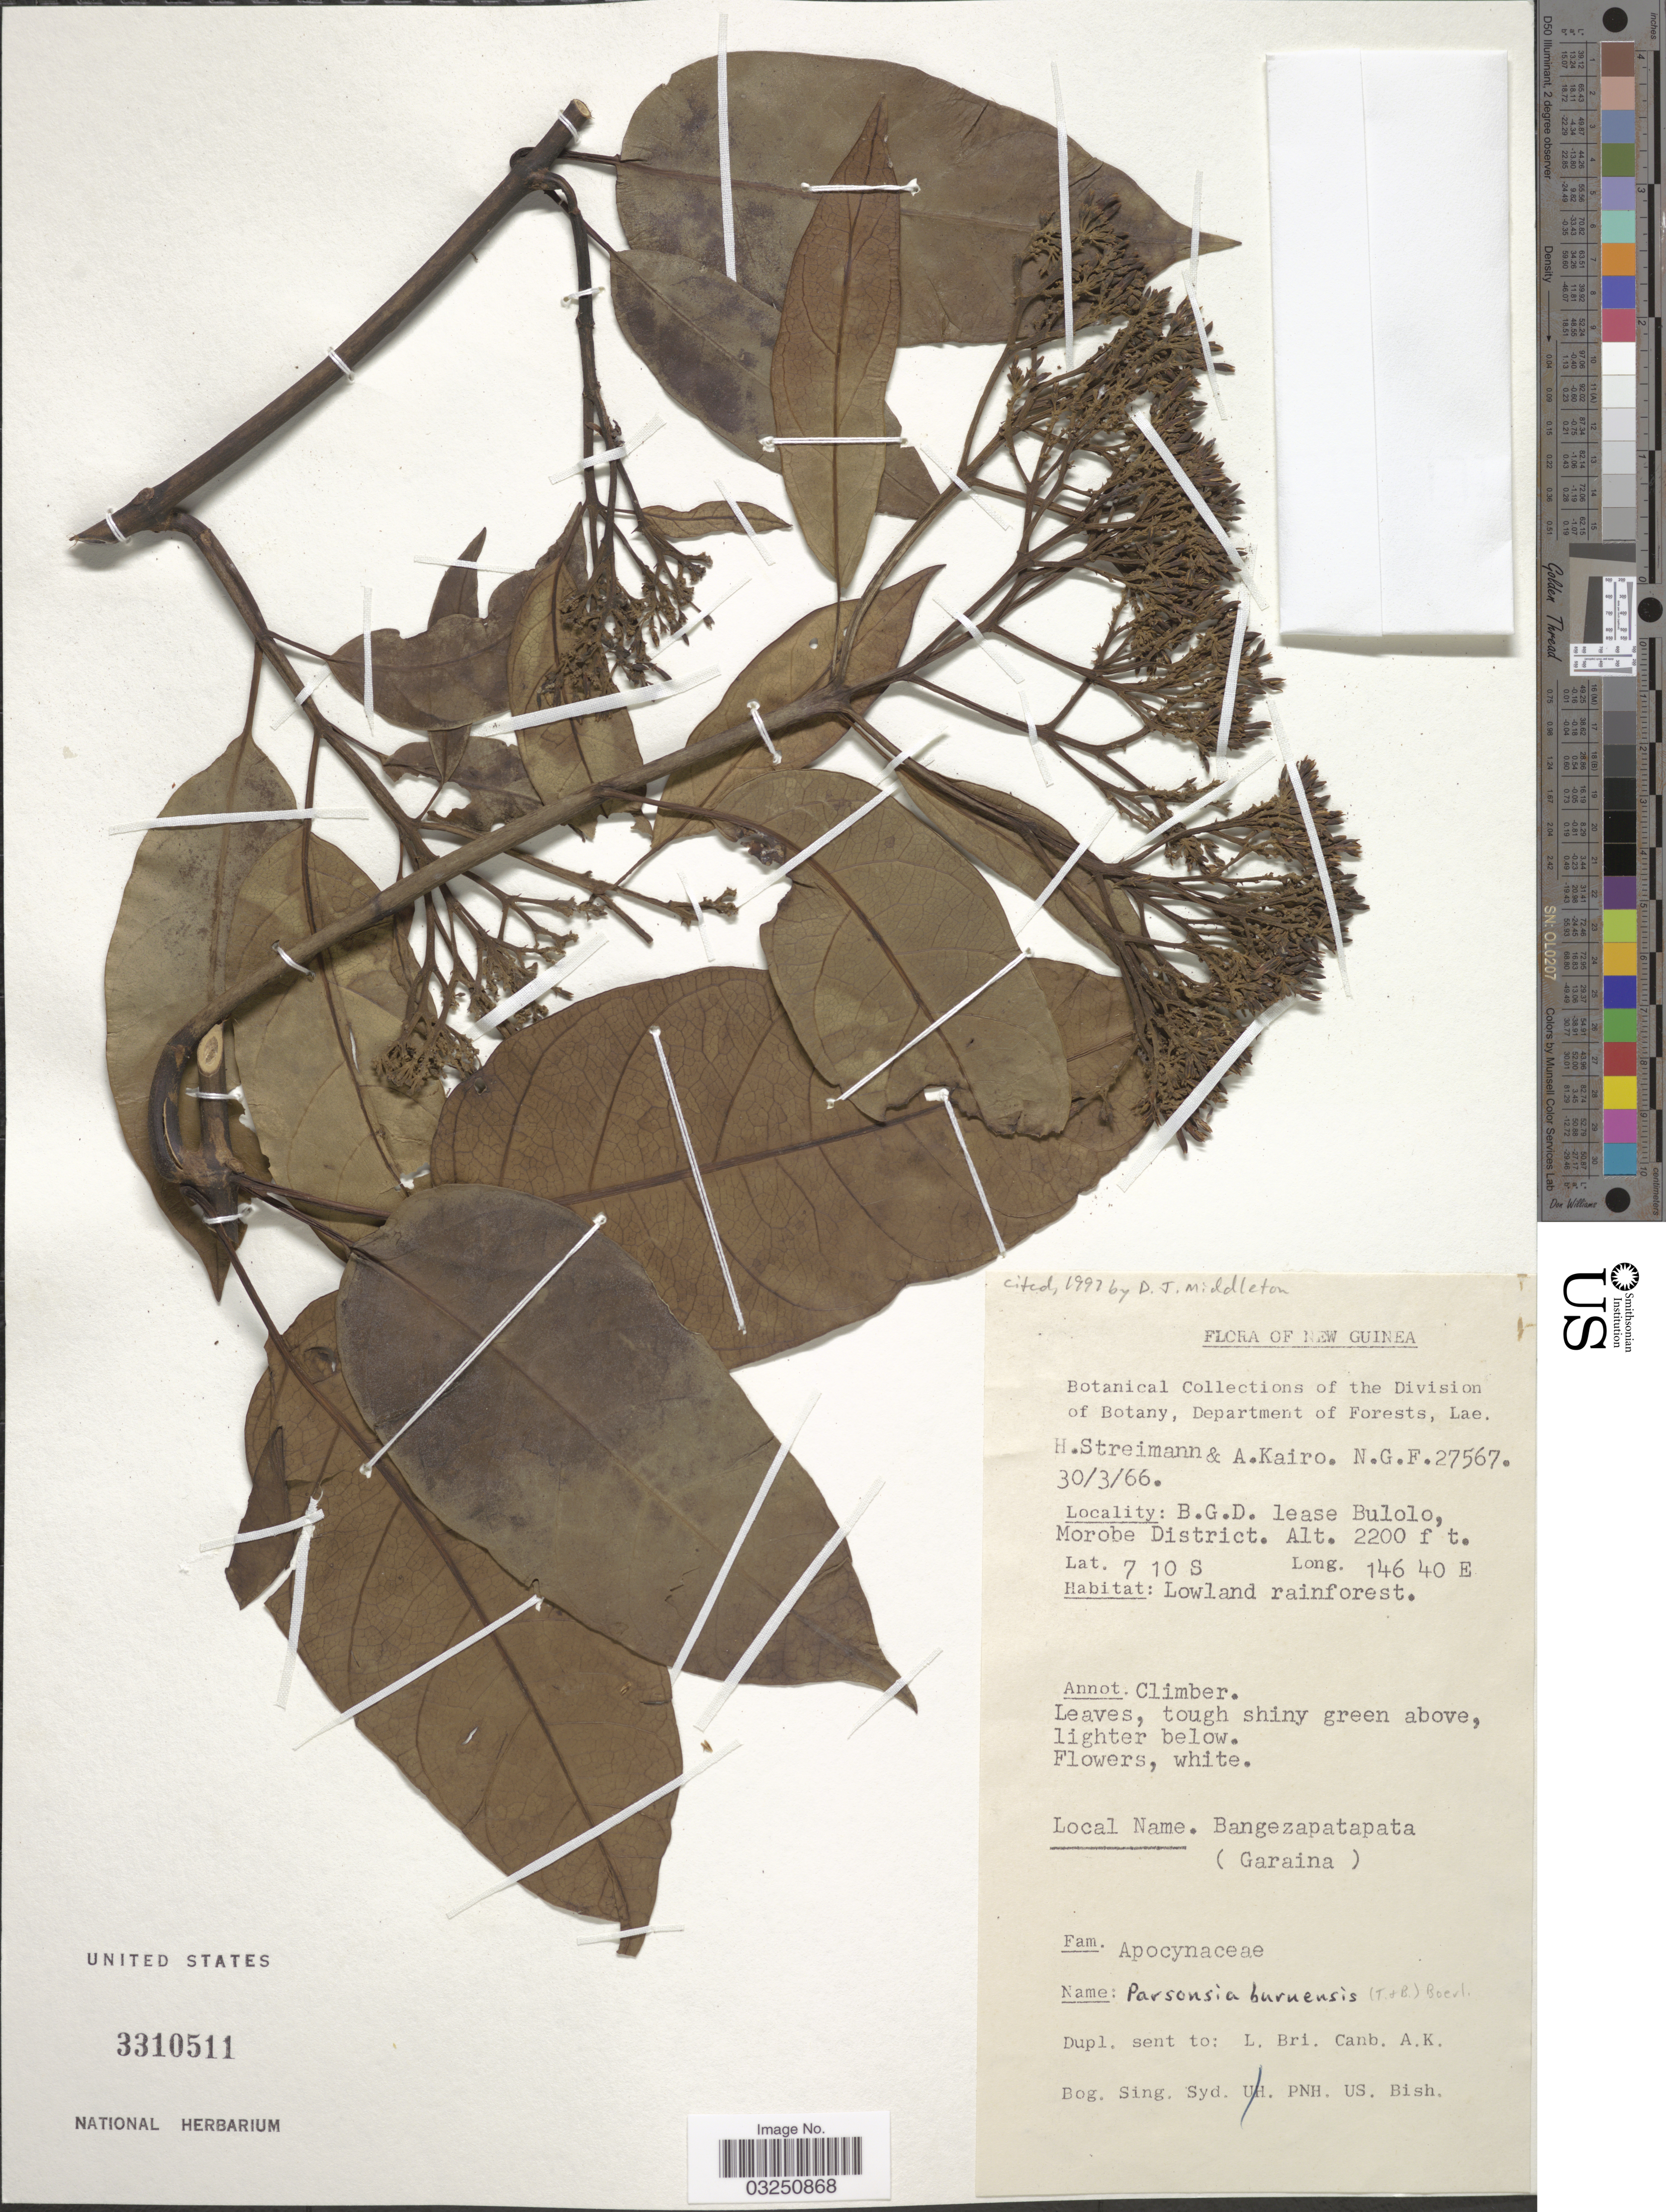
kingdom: Plantae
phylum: Tracheophyta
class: Magnoliopsida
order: Gentianales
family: Apocynaceae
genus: Parsonsia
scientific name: Parsonsia buruensis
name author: (Teysm. & Binn.) Boerl.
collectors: H. Streimann & A. Kairo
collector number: N.G.F.27567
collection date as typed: Transcribed d/m/y: 30/3/66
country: Papua New Guinea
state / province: Morobe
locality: New Guinea. B. G. D. lease Bulolo, Morobe District.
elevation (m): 671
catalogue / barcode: US 3310511